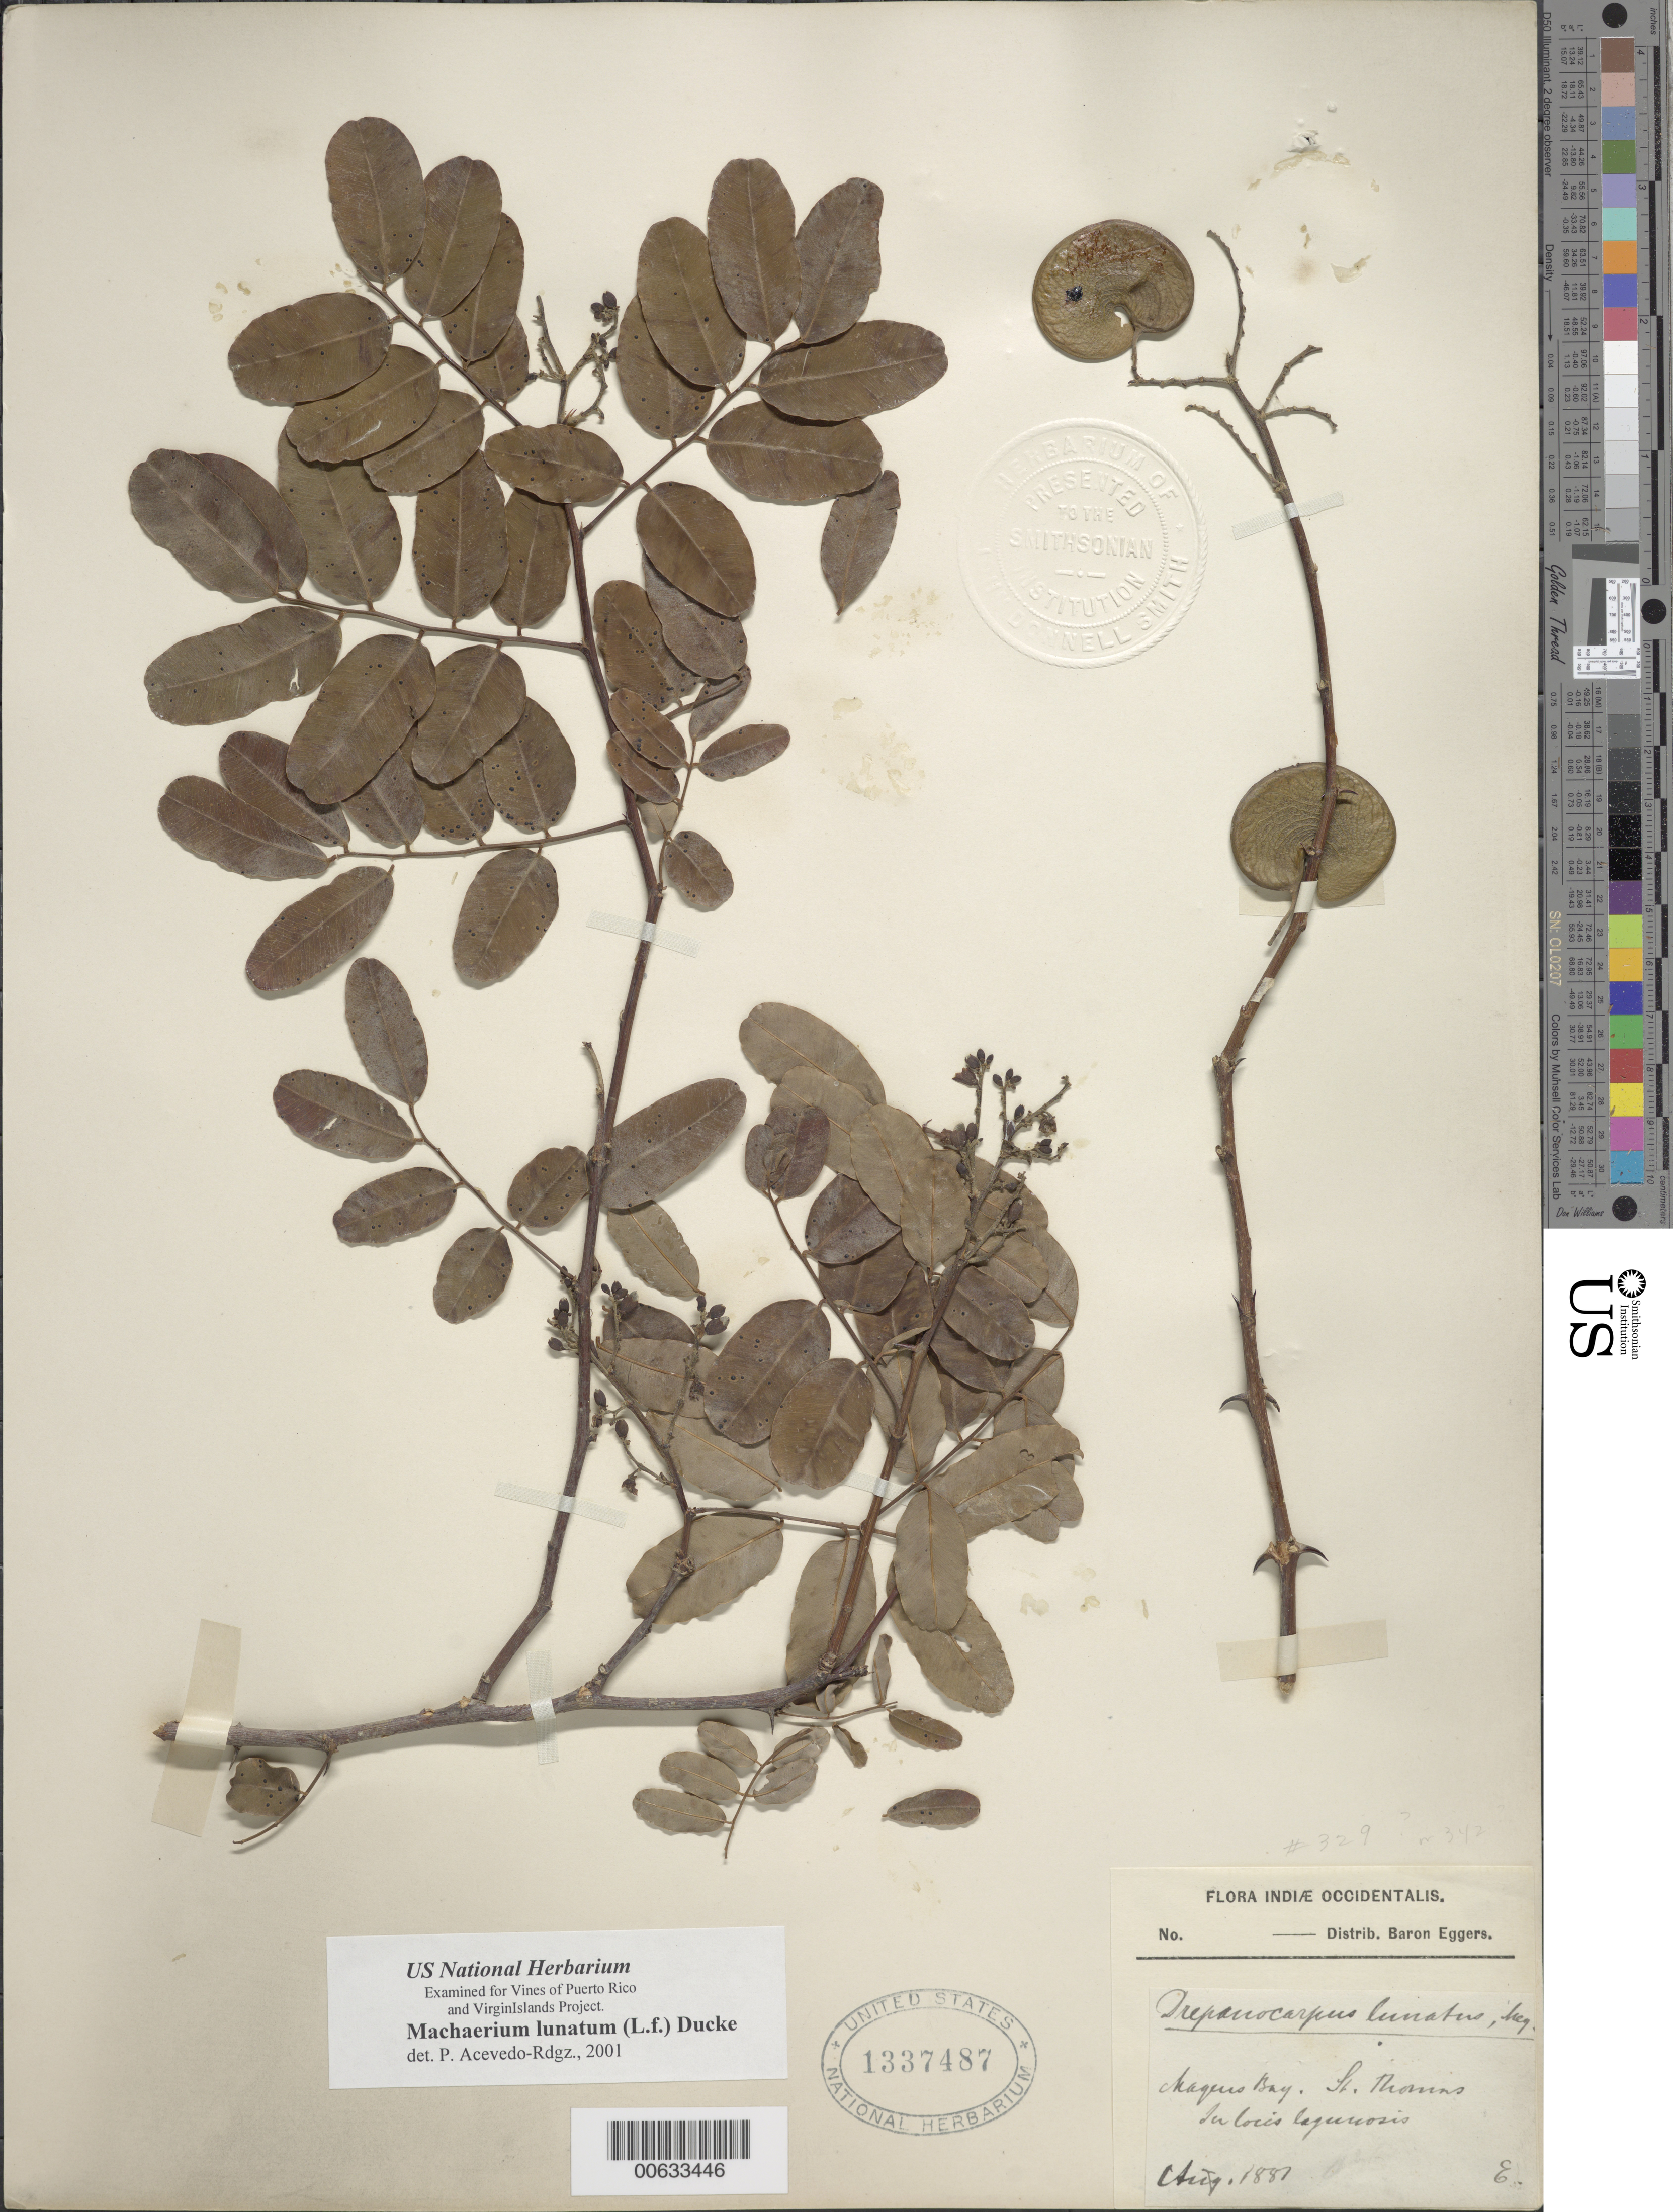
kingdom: Plantae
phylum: Tracheophyta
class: Magnoliopsida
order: Fabales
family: Fabaceae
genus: Machaerium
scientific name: Machaerium lunatum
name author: (L. f.) Ducke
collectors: H. F. A. von Eggers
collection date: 1881-08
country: U.S. Virgin Islands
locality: Indiae occidentalis, Magens Bay. St. Thomas, In locis lagunosis.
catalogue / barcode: US 1337487